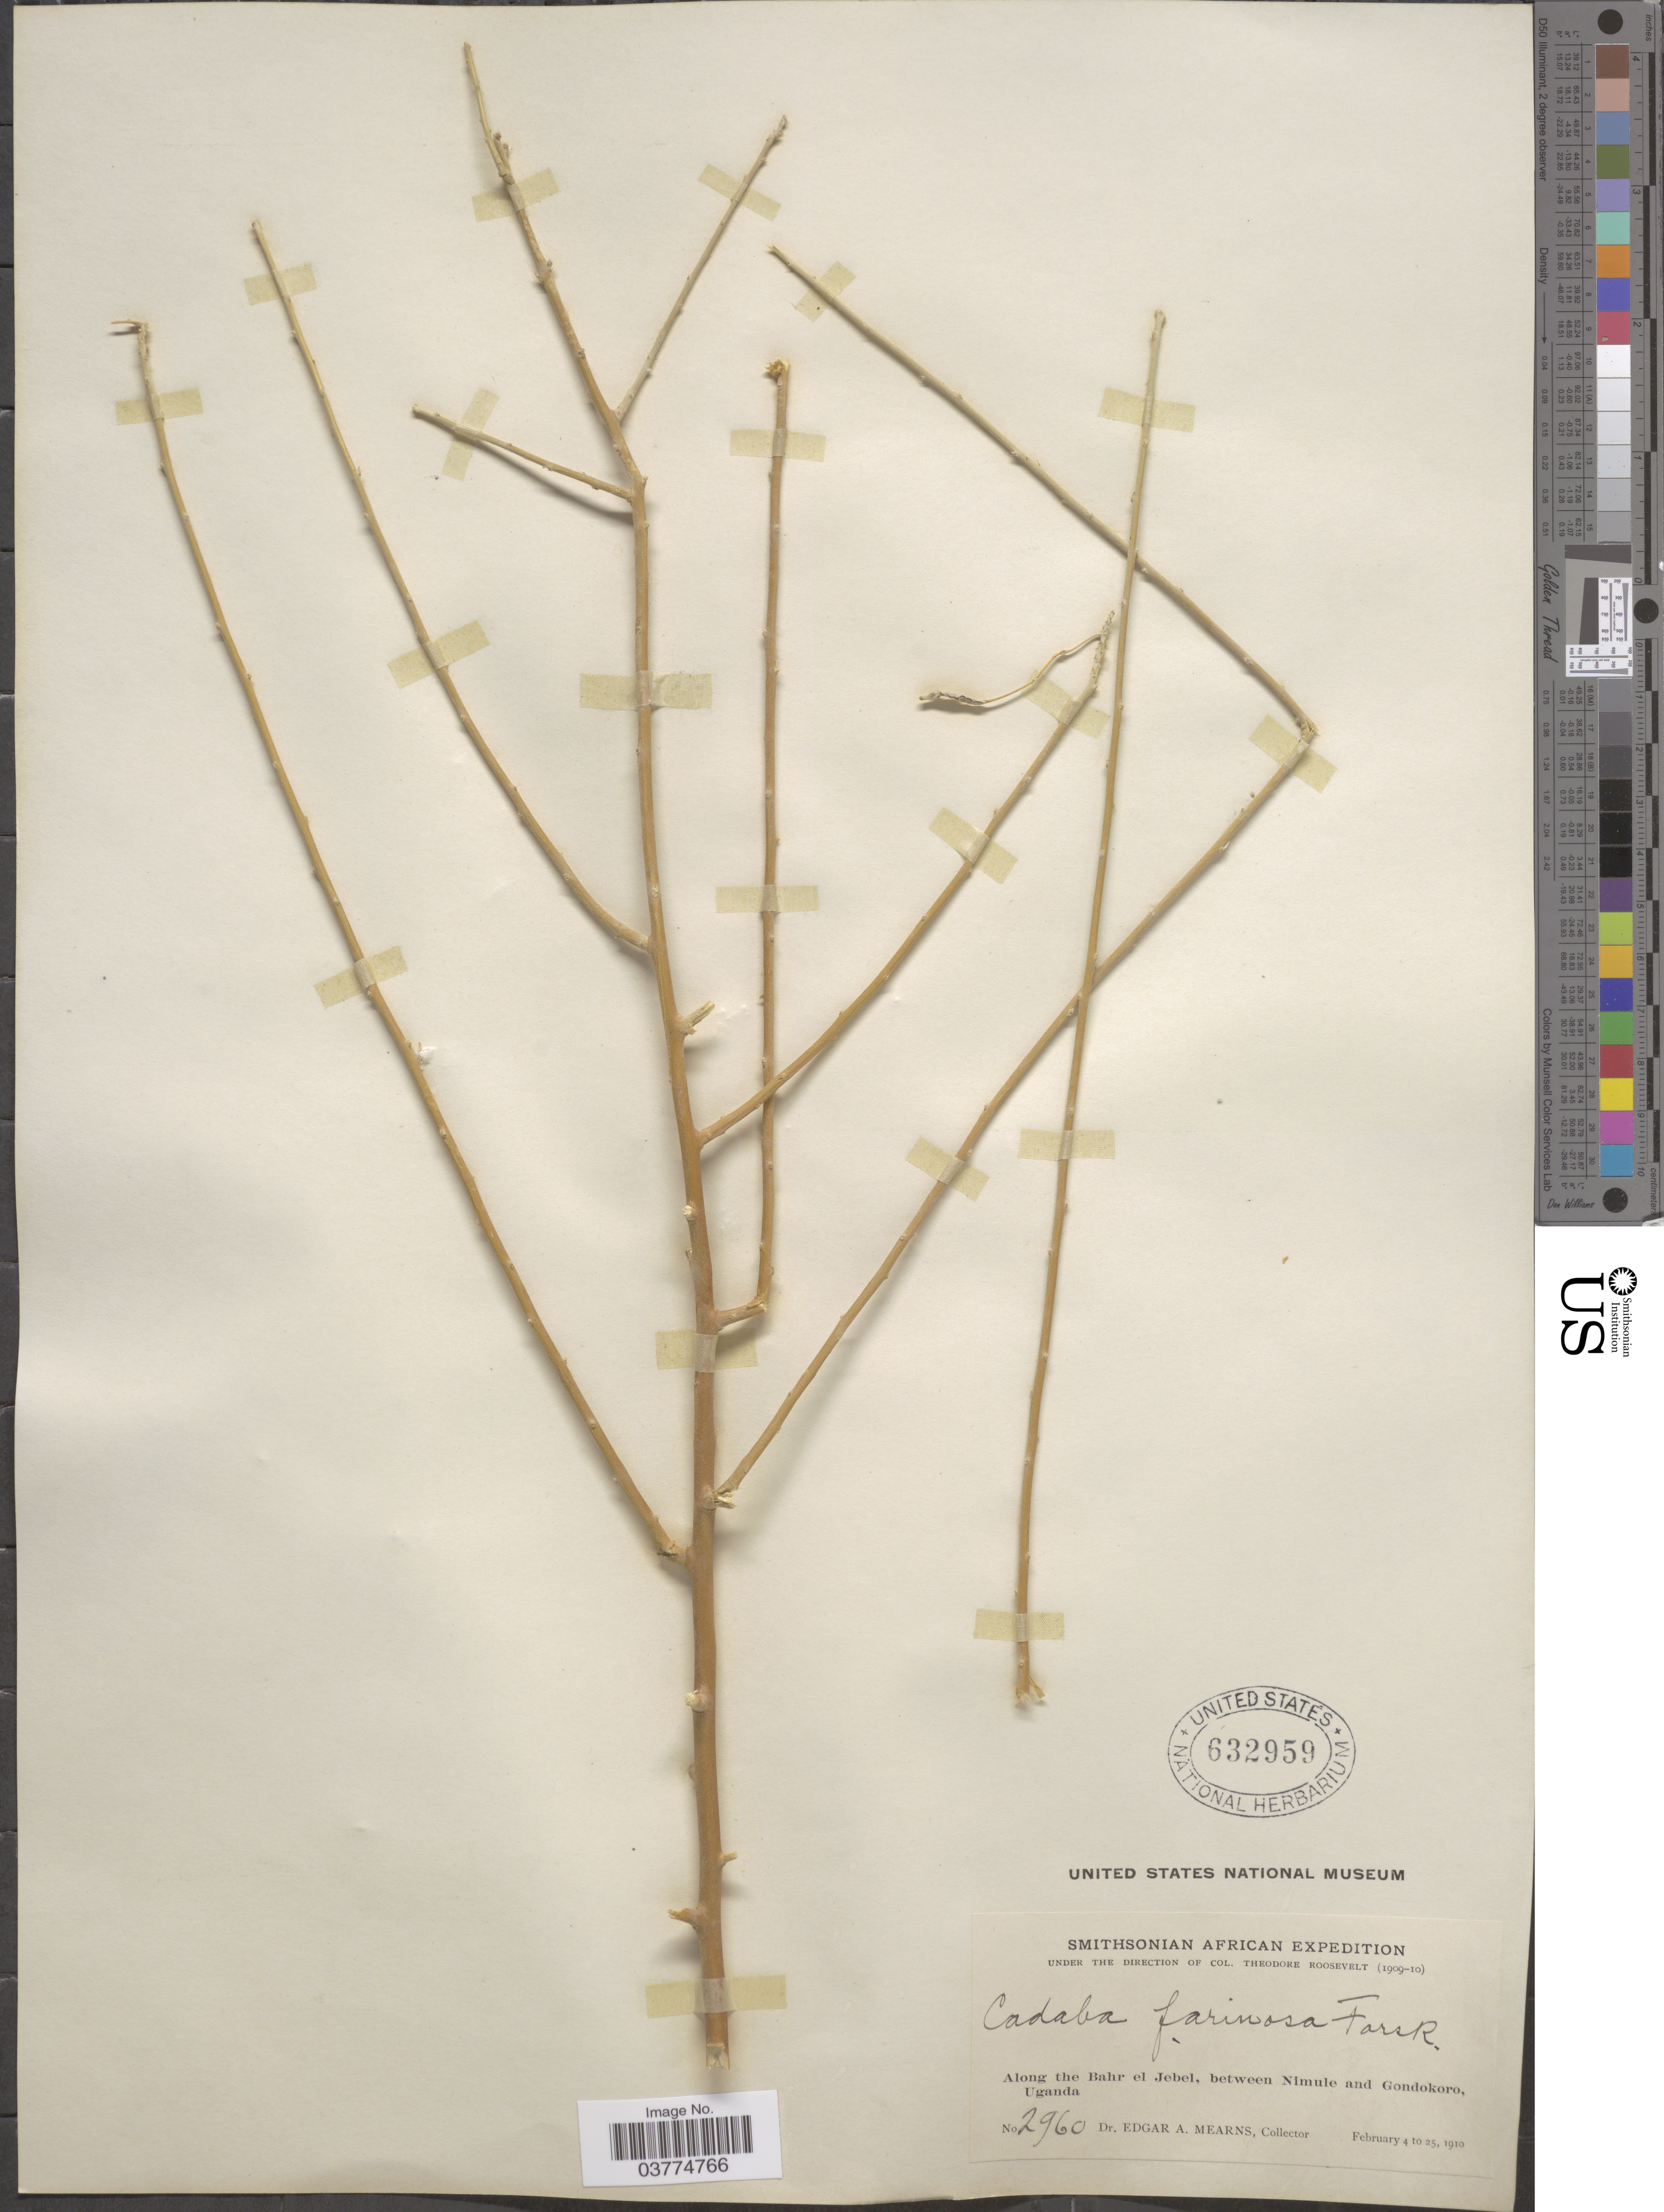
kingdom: Plantae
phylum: Tracheophyta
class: Magnoliopsida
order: Brassicales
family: Capparaceae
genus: Cadaba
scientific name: Cadaba farinosa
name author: Forssk.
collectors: E. A. Mearns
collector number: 2960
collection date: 1910-02-04/1910-02-25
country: Uganda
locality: Along the Bahr el Jebel, between Nimule and Gondokoro.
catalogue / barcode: US 632959